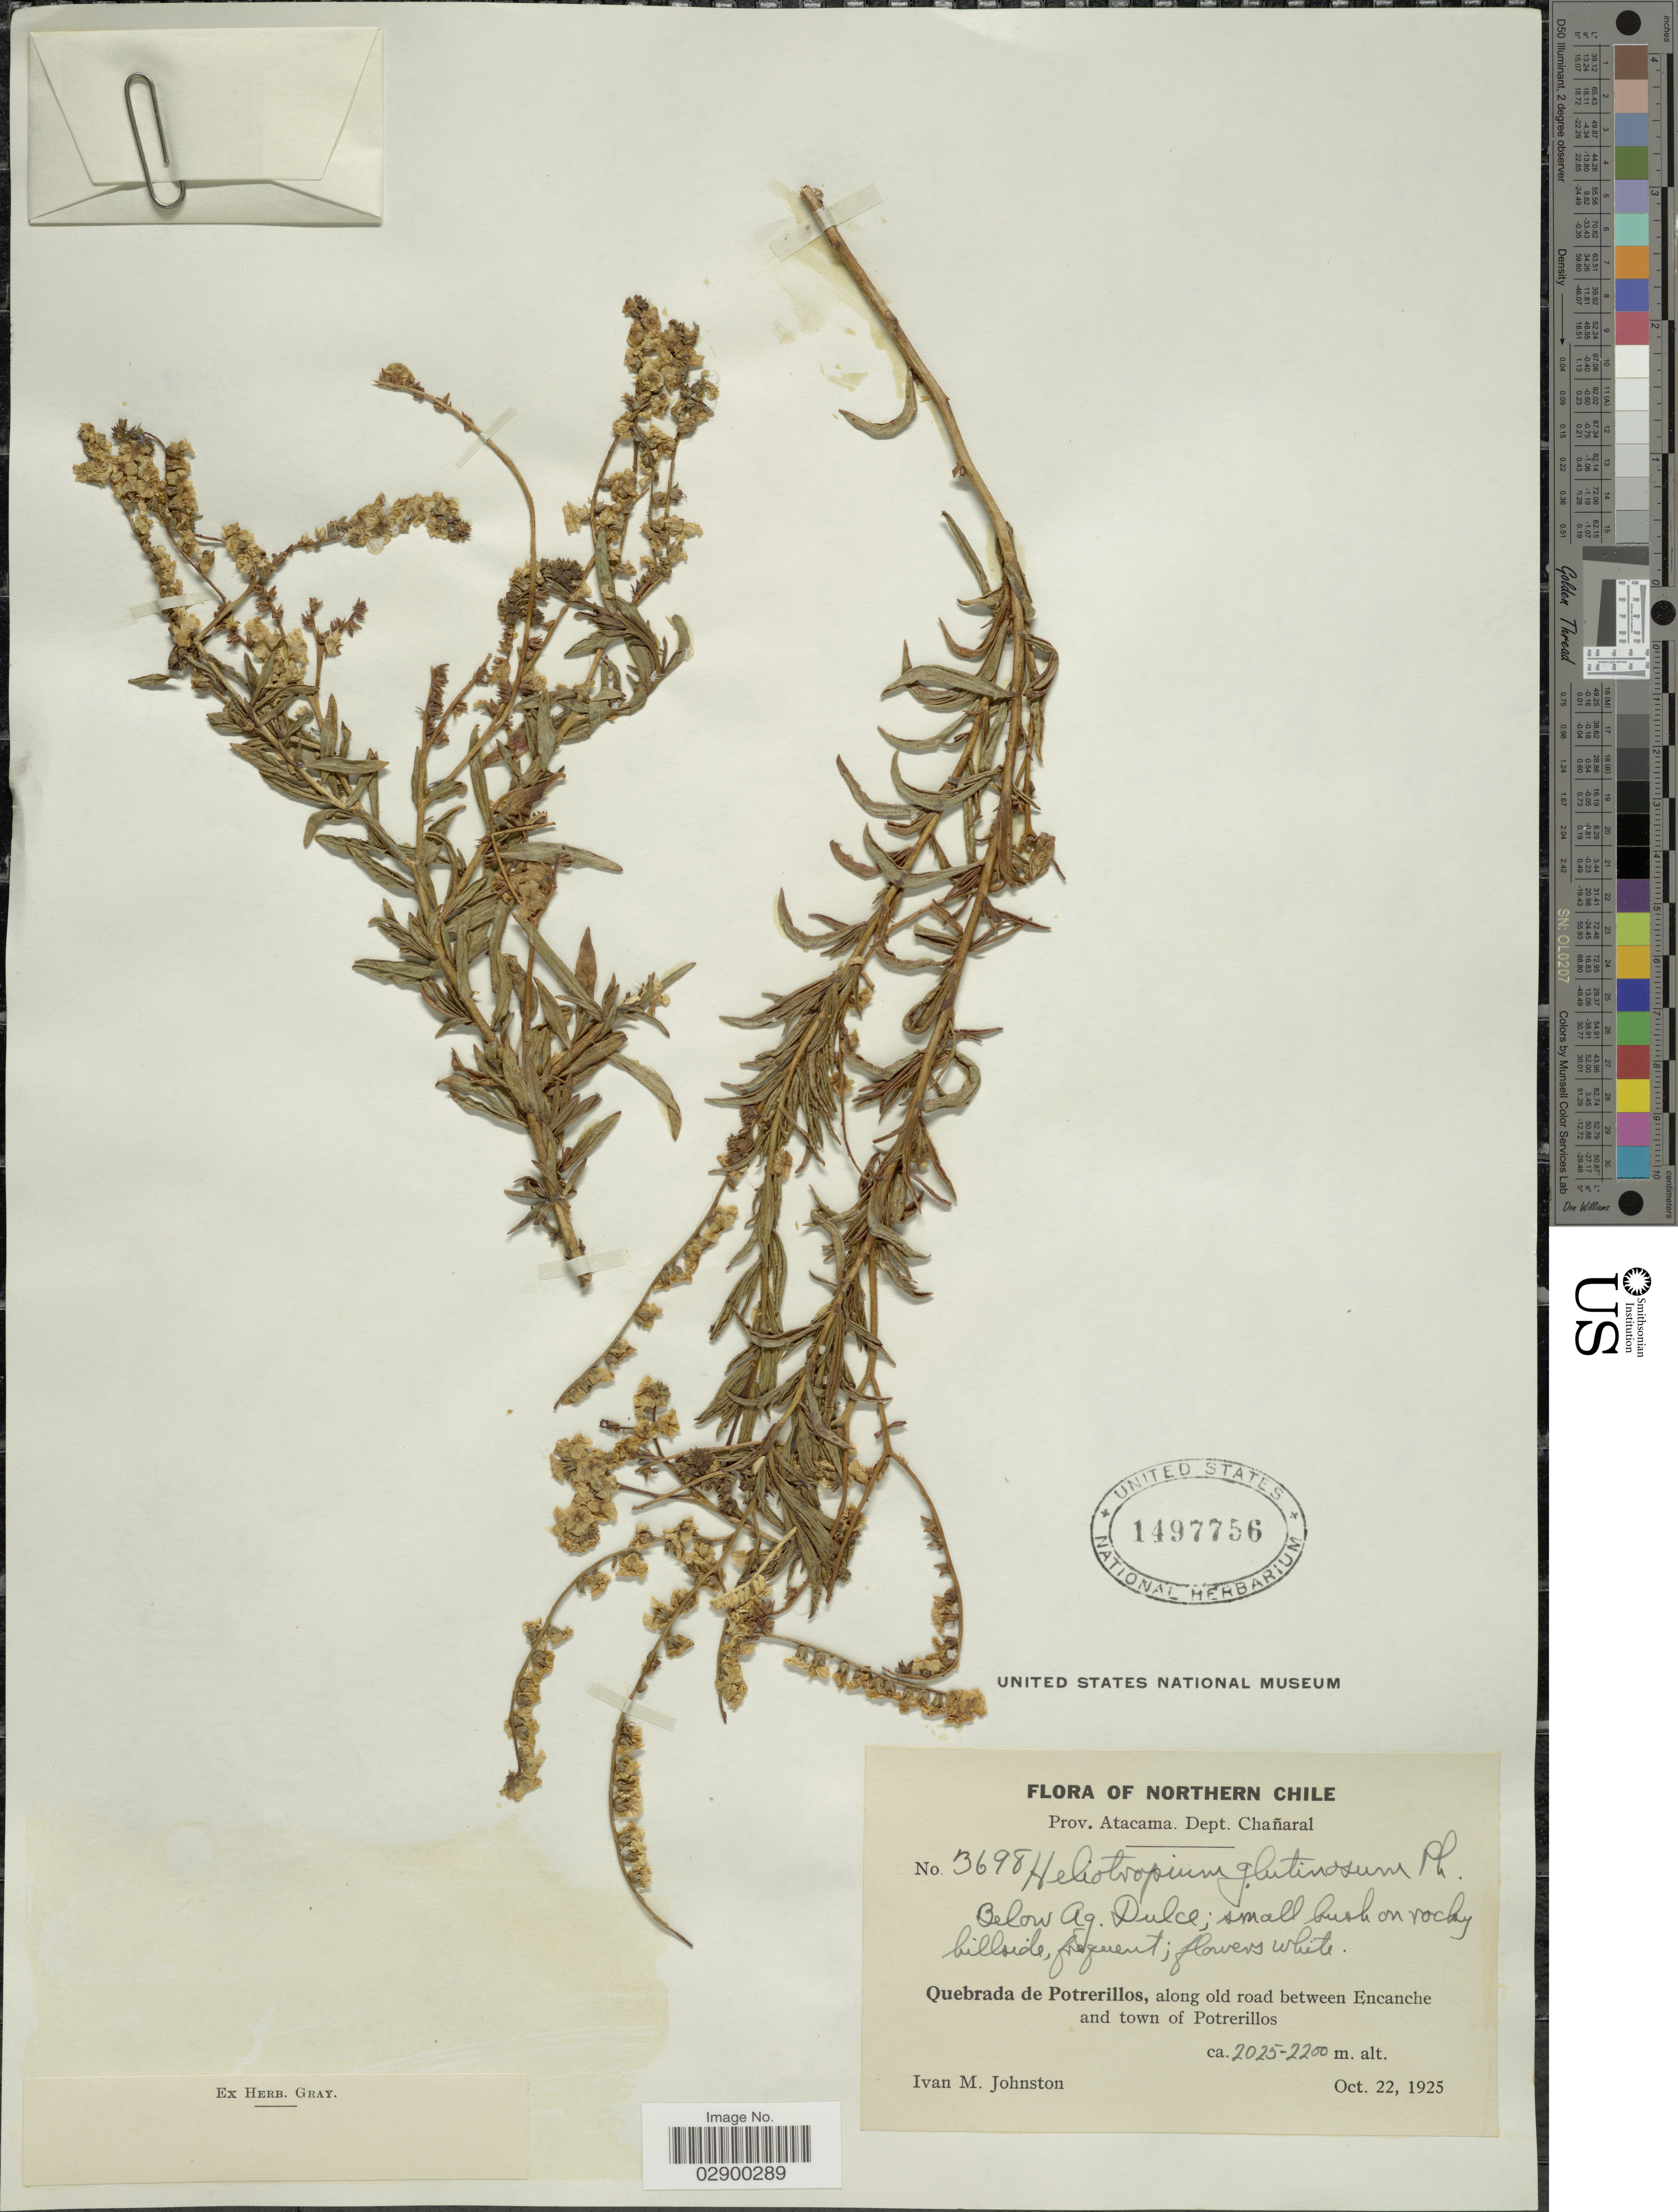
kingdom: Plantae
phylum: Tracheophyta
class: Magnoliopsida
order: Boraginales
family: Heliotropiaceae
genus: Heliotropium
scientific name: Heliotropium glutinosum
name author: Phil.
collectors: I.M. Johnston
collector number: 3698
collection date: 1925-10-22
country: Chile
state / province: Atacama (III)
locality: Prov. Atacama, Dept. Chañaral, Below Ag. Dulce, Quebrada de Potrerillos, along old road between Encanche and town of Potrerillos. Northern Chile.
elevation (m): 2025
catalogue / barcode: US 1497756